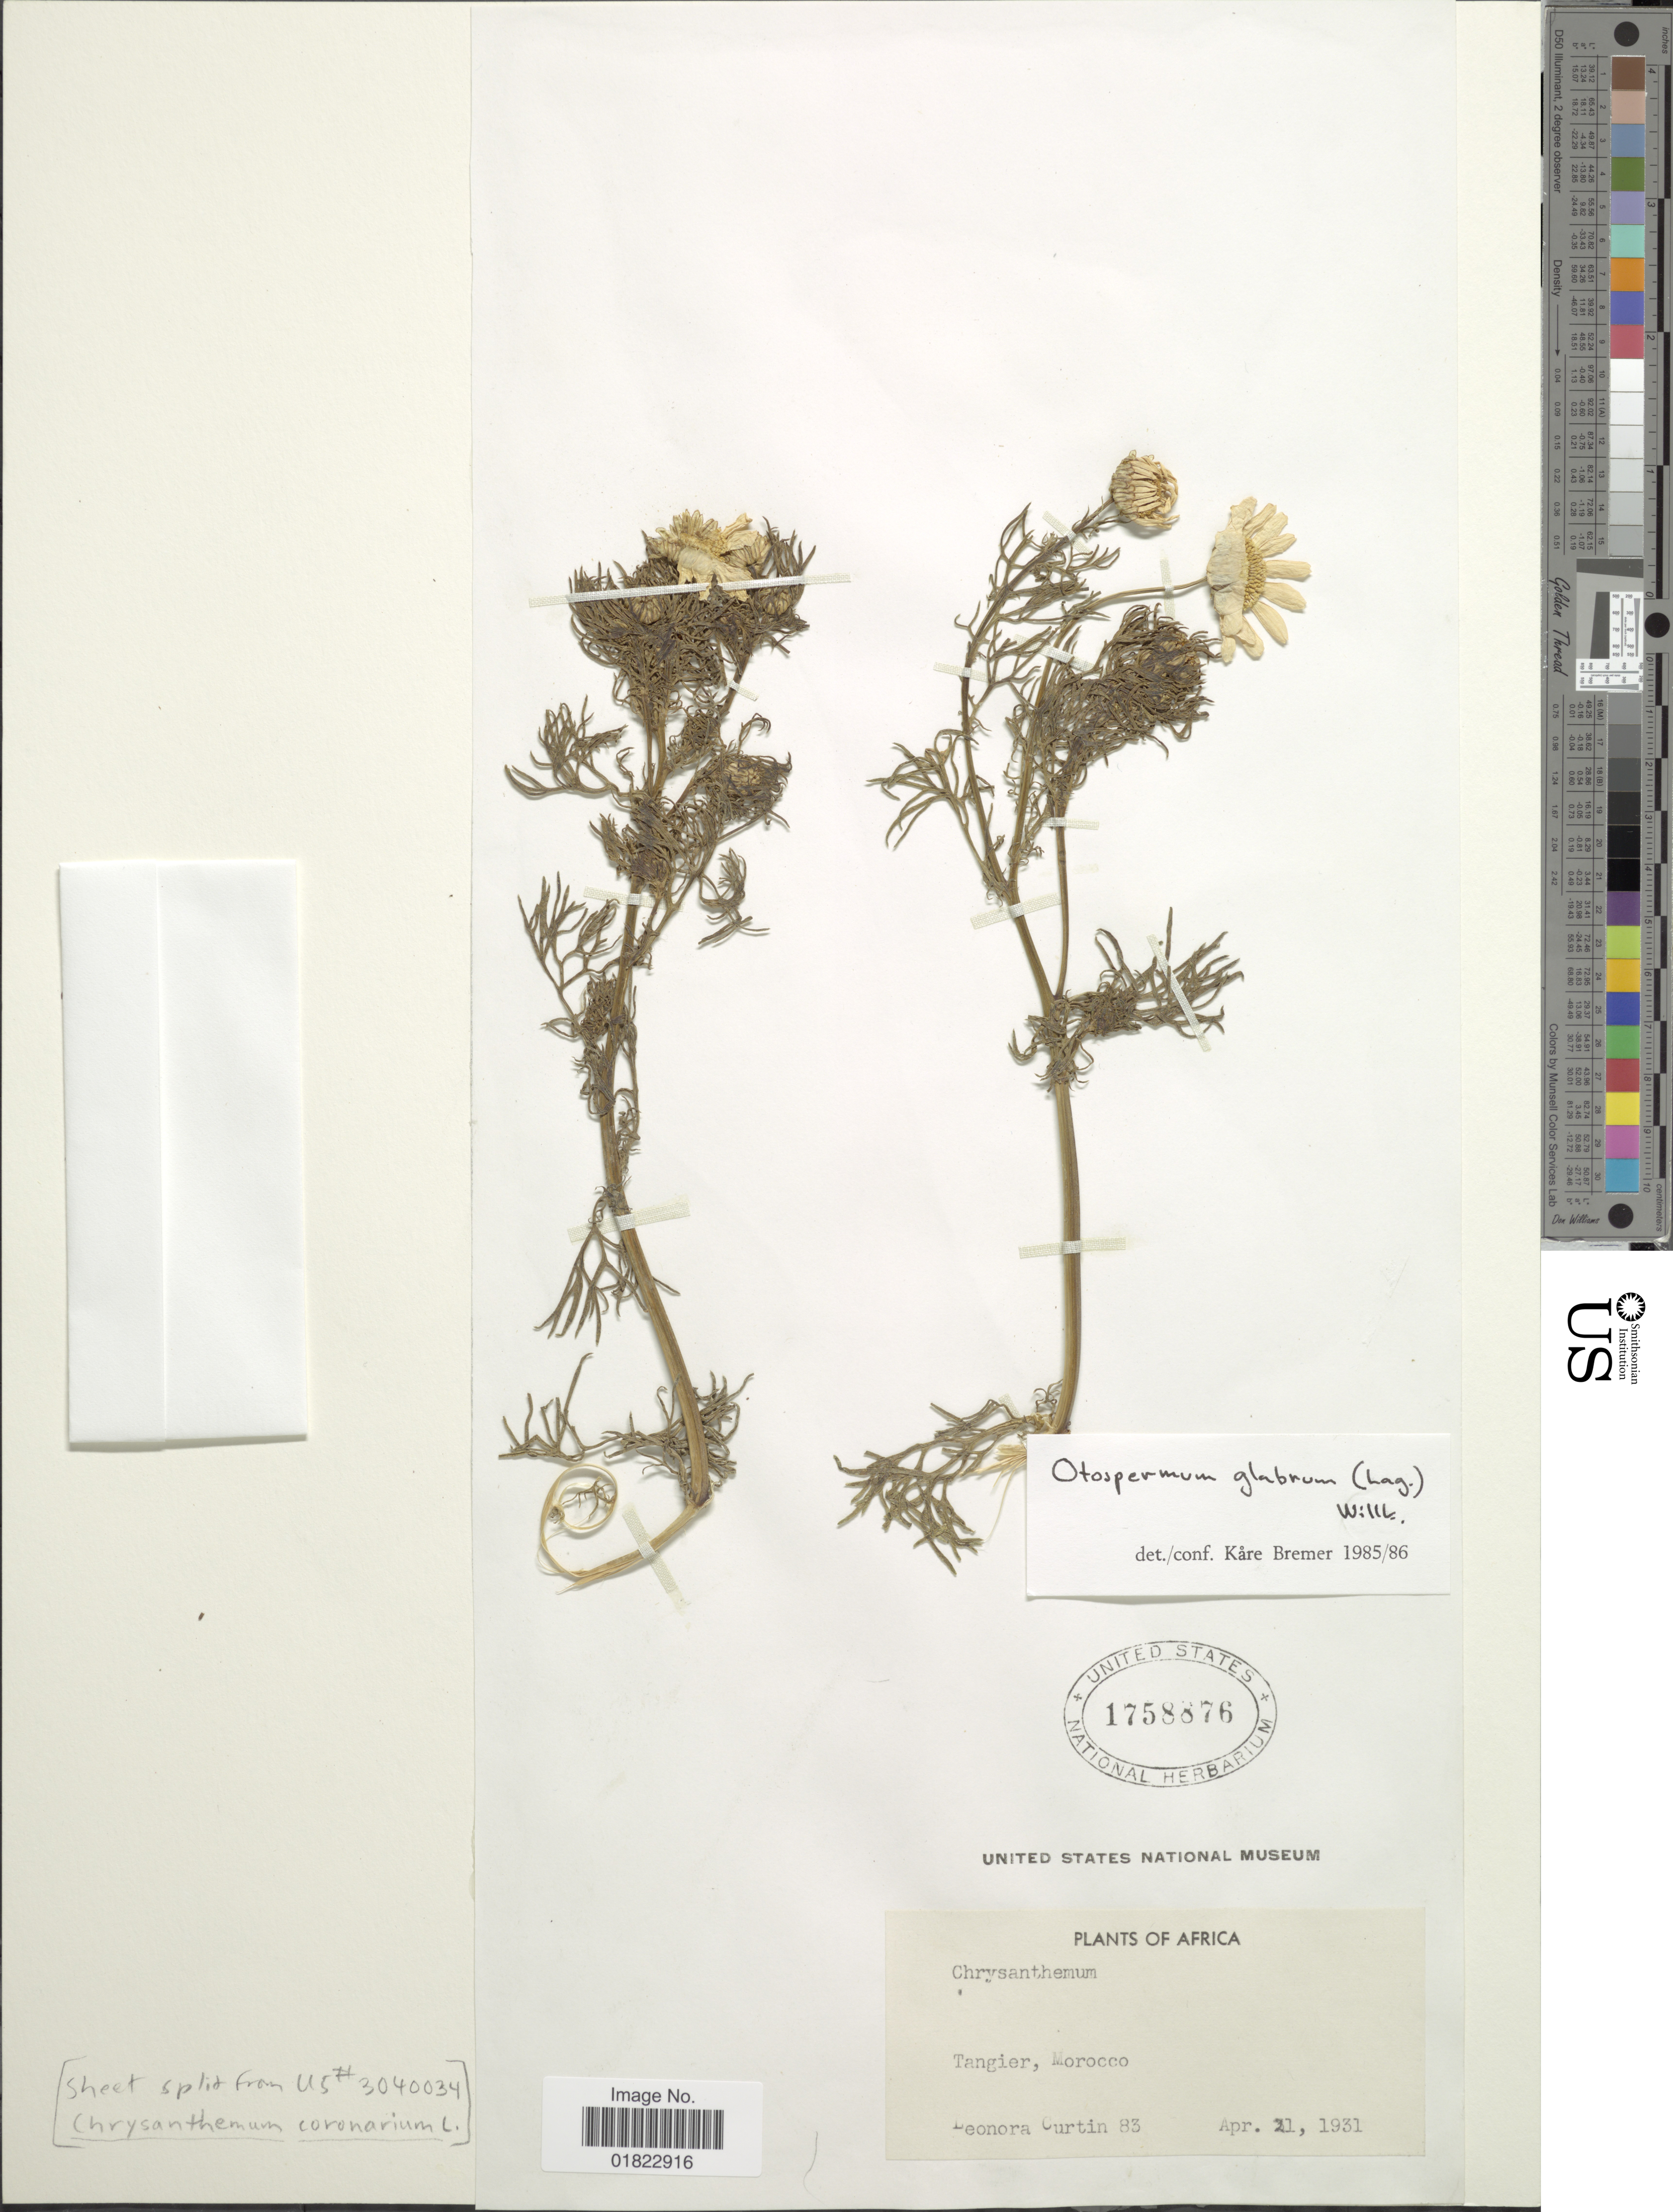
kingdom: Plantae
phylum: Tracheophyta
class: Magnoliopsida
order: Asterales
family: Asteraceae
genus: Otospermum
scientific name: Otospermum glabrum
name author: (Lag.) Willk.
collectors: L. Curtin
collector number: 83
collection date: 1931-04-21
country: Morocco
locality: Tangier, Morocco.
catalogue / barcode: US 1758876